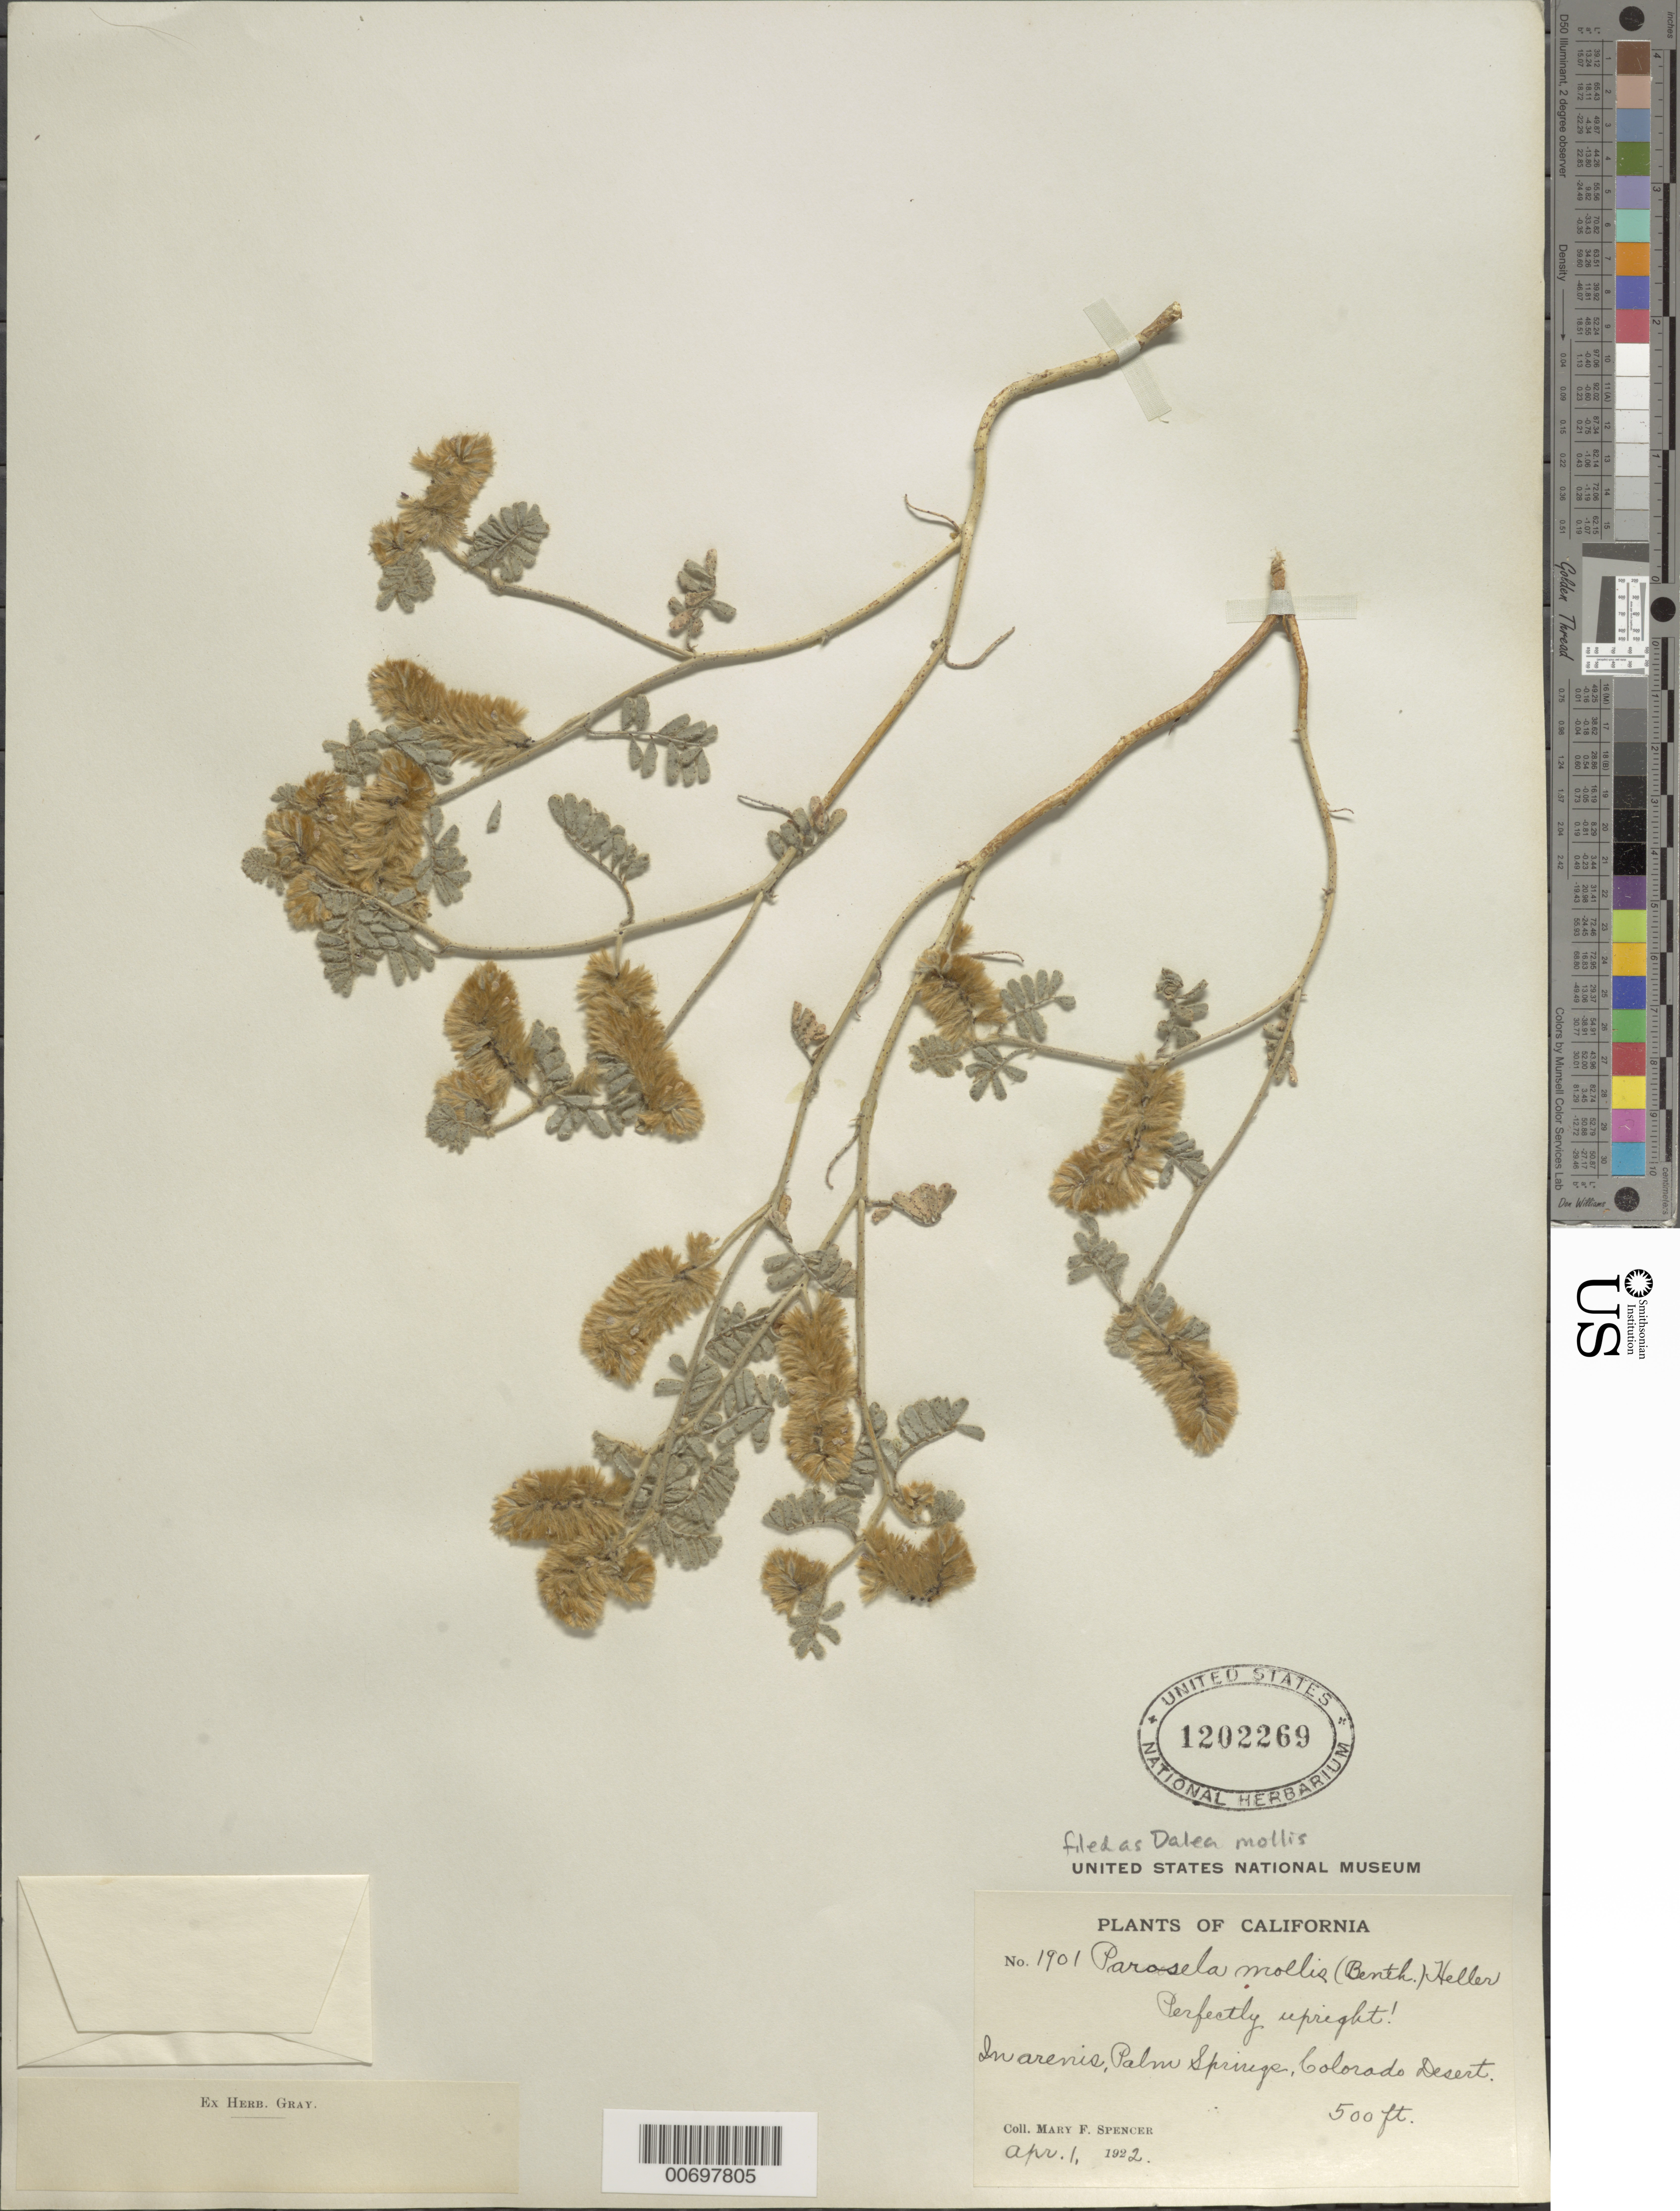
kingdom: Plantae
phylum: Tracheophyta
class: Magnoliopsida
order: Fabales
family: Fabaceae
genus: Dalea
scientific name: Dalea mollis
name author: Benth.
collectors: M. Spencer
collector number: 1901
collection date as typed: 01 Apr 1922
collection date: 1922-04-01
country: United States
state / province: California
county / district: Riverside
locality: In arenis, Palm Springs, Colorado Desert.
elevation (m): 152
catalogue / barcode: US 1202269